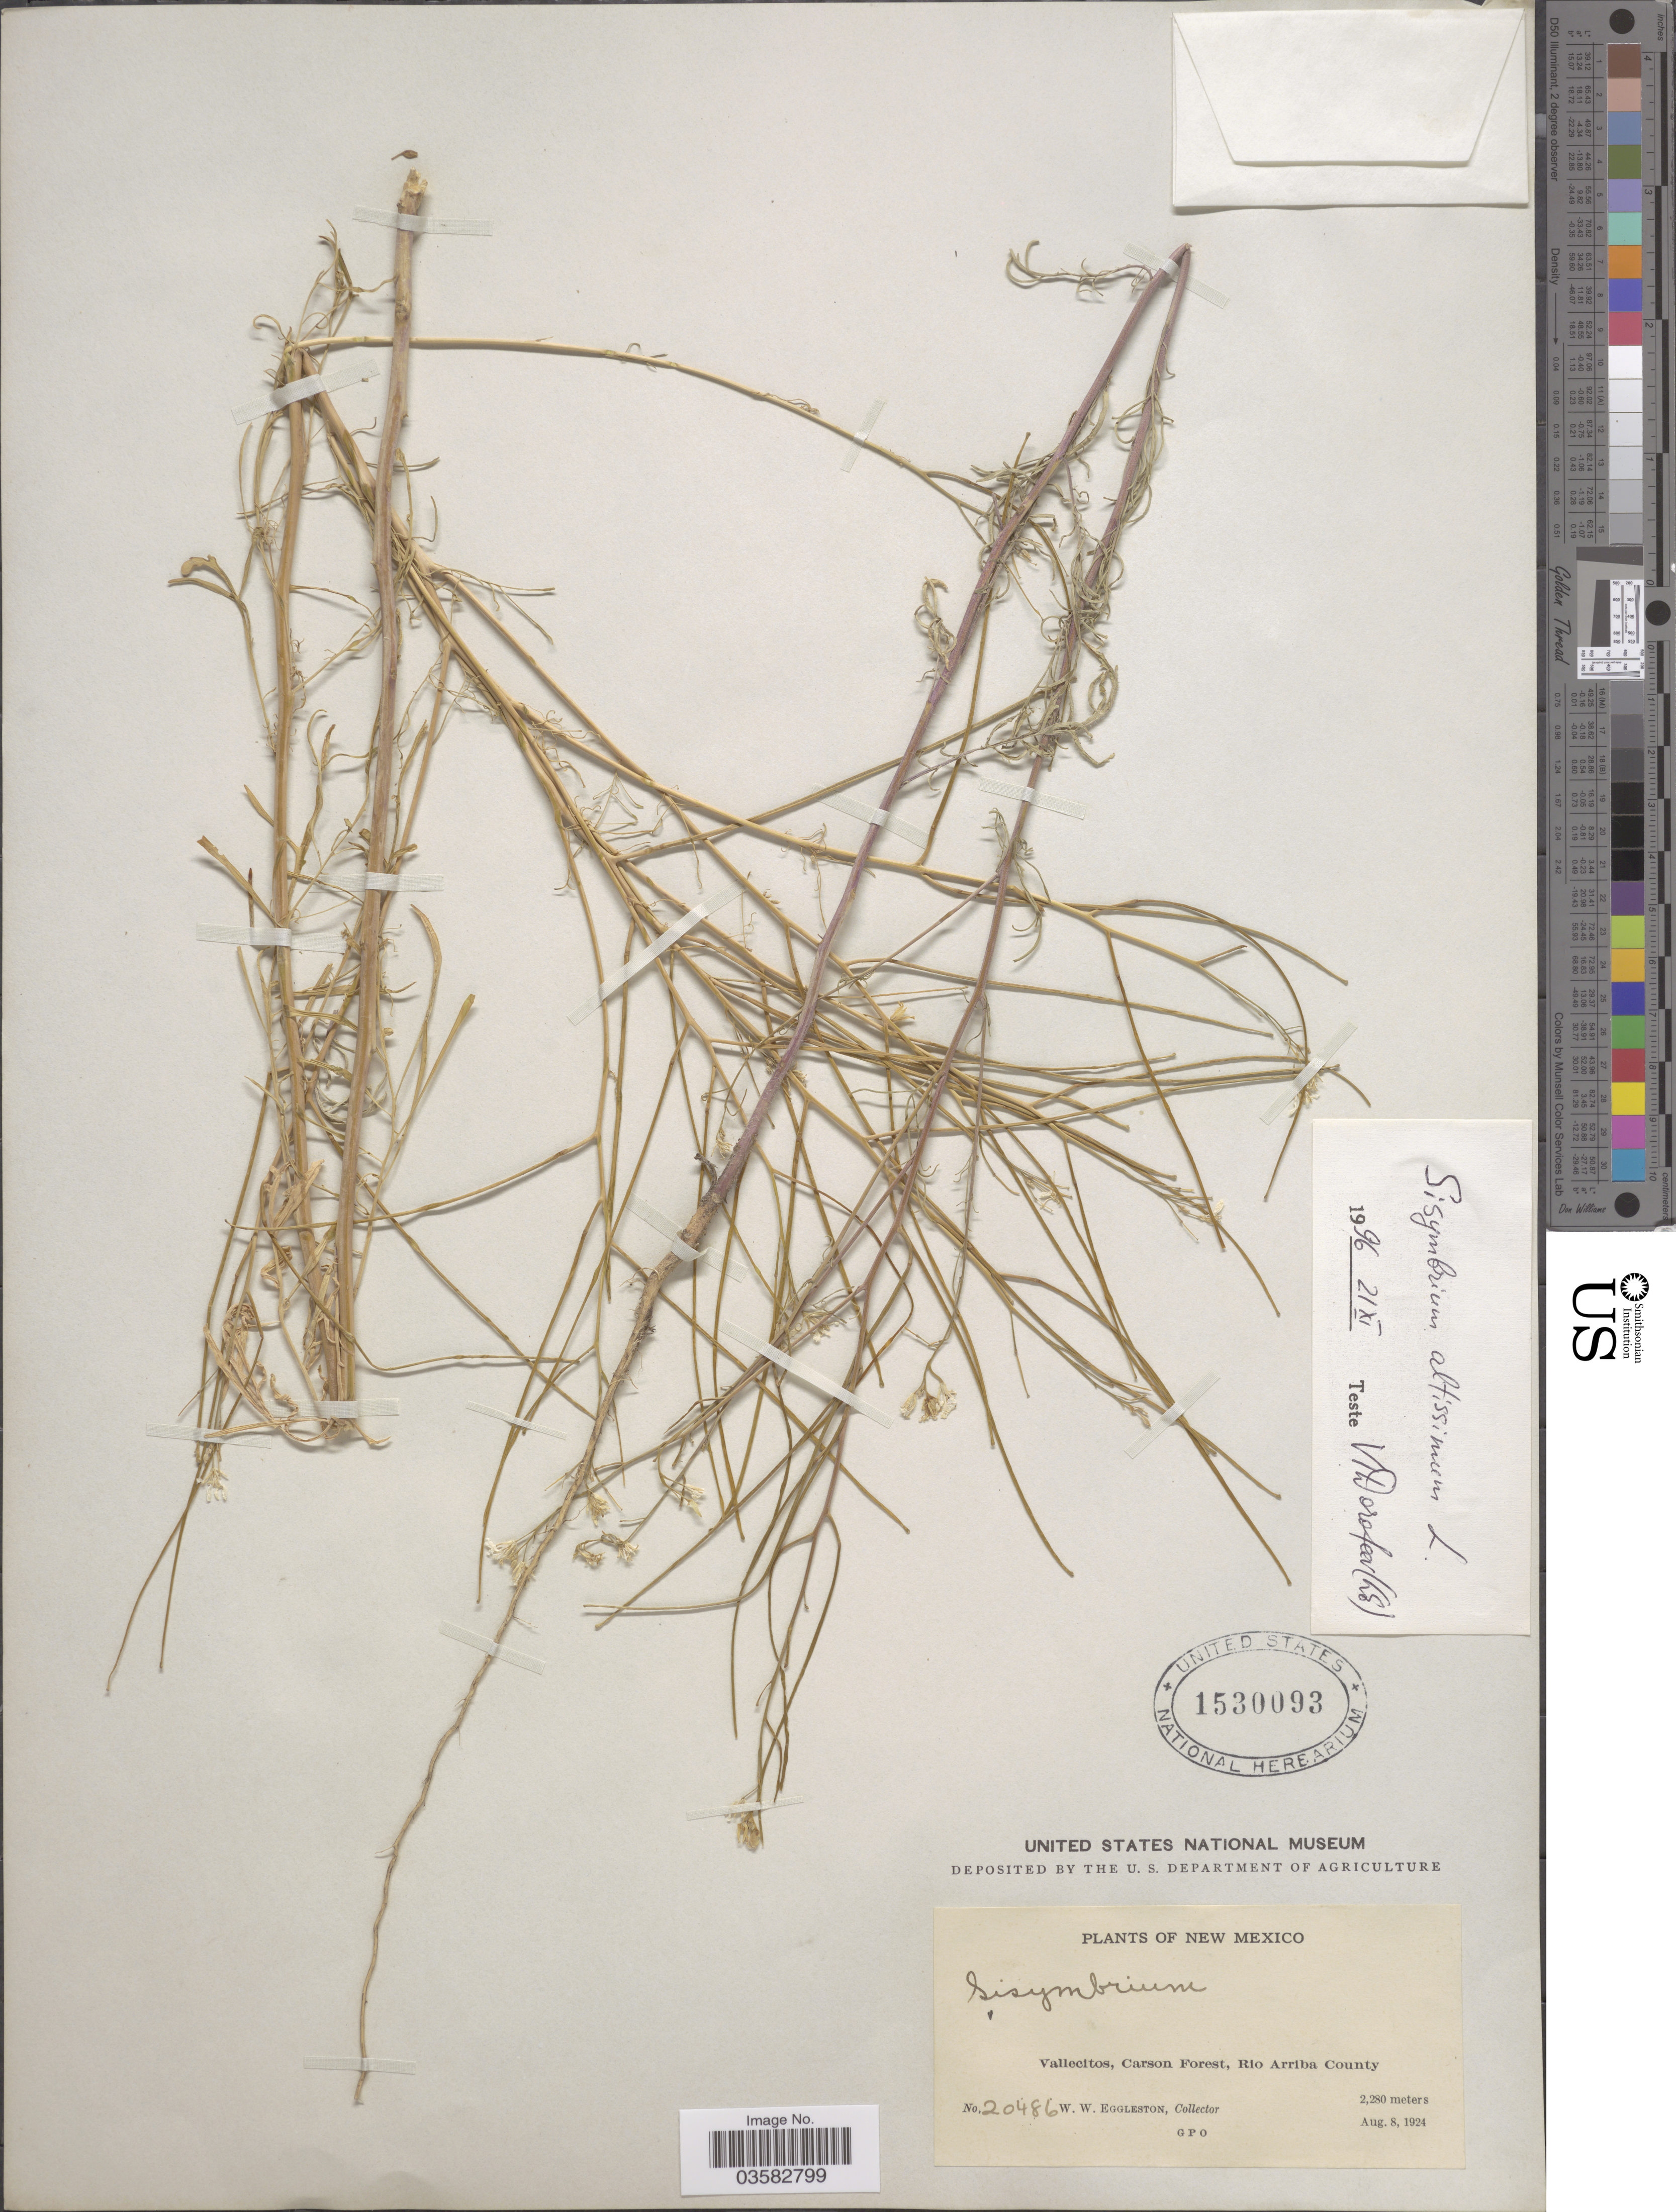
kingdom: Plantae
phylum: Tracheophyta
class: Magnoliopsida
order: Brassicales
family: Brassicaceae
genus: Sisymbrium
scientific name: Sisymbrium altissimum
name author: L.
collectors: W. W. Eggleston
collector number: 20486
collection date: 1924-08-08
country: United States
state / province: New Mexico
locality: Vallecitos, Carson Forest, Rio Arriba County.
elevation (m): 2280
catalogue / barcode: US 1530093